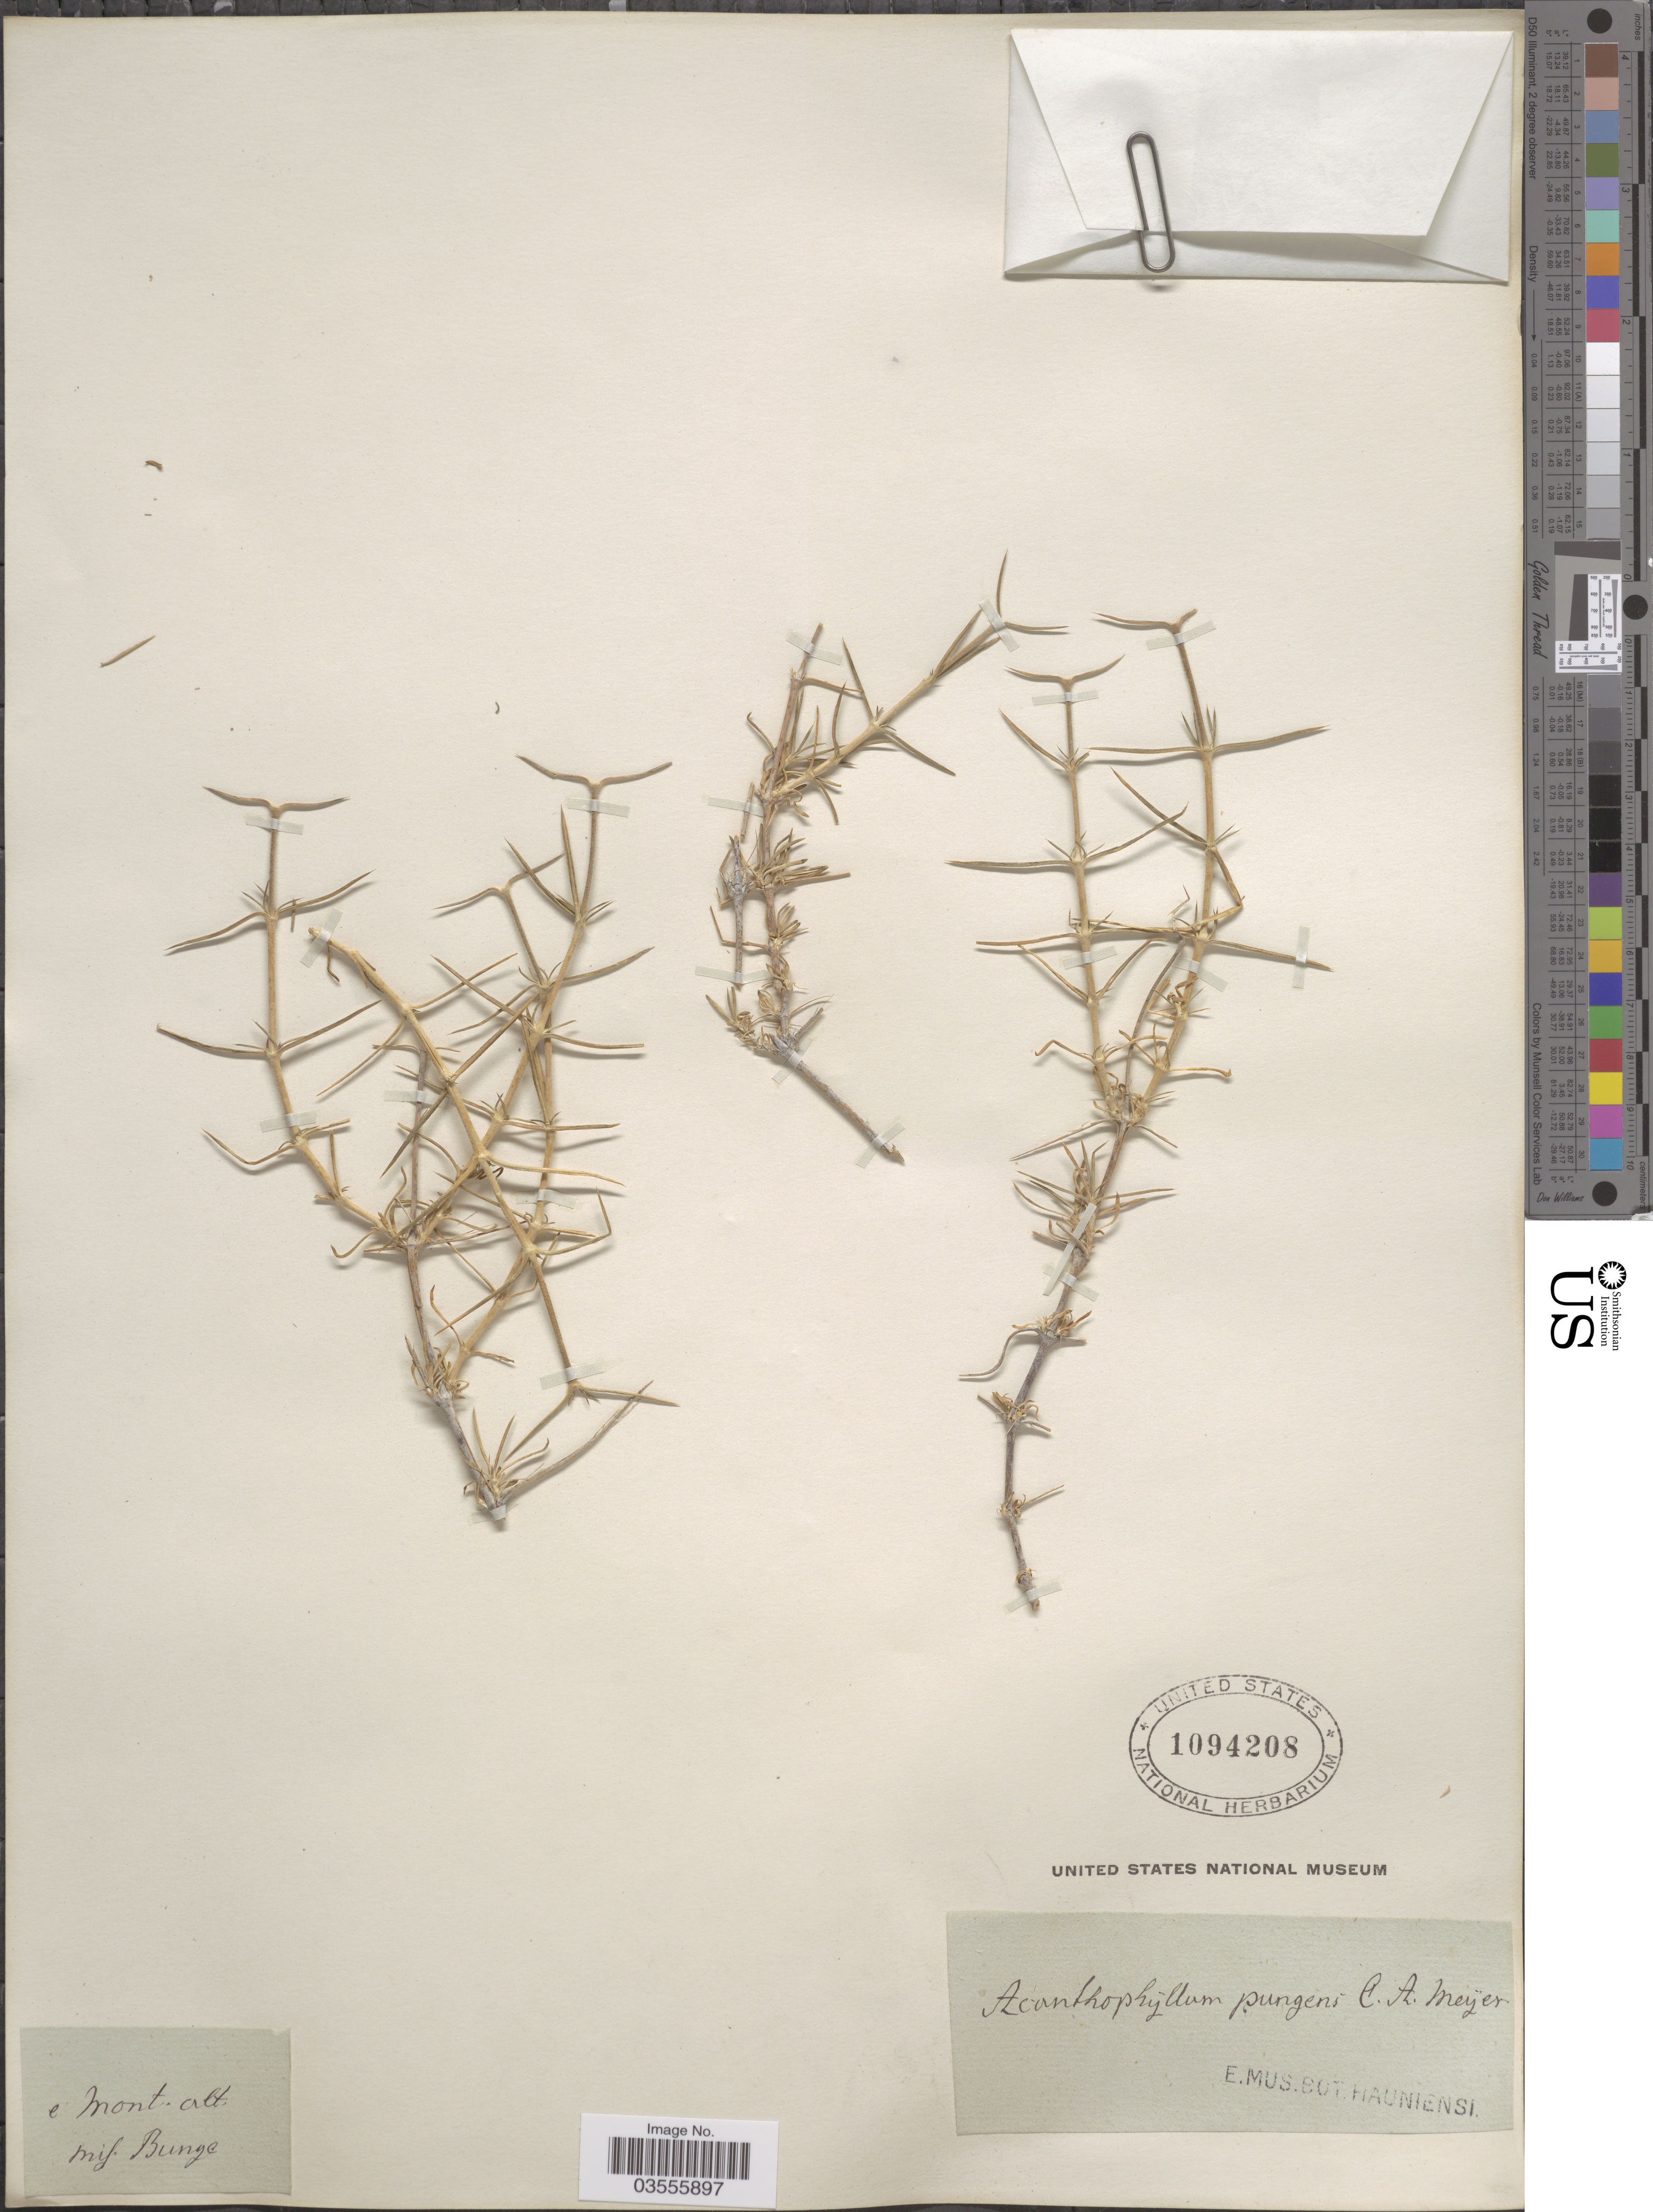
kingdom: Plantae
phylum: Tracheophyta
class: Magnoliopsida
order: Caryophyllales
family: Caryophyllaceae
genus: Acanthophyllum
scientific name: Acanthophyllum pungens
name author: (Bunge) Boiss.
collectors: Bunge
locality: E mont. alt. mif.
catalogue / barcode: US 1094208